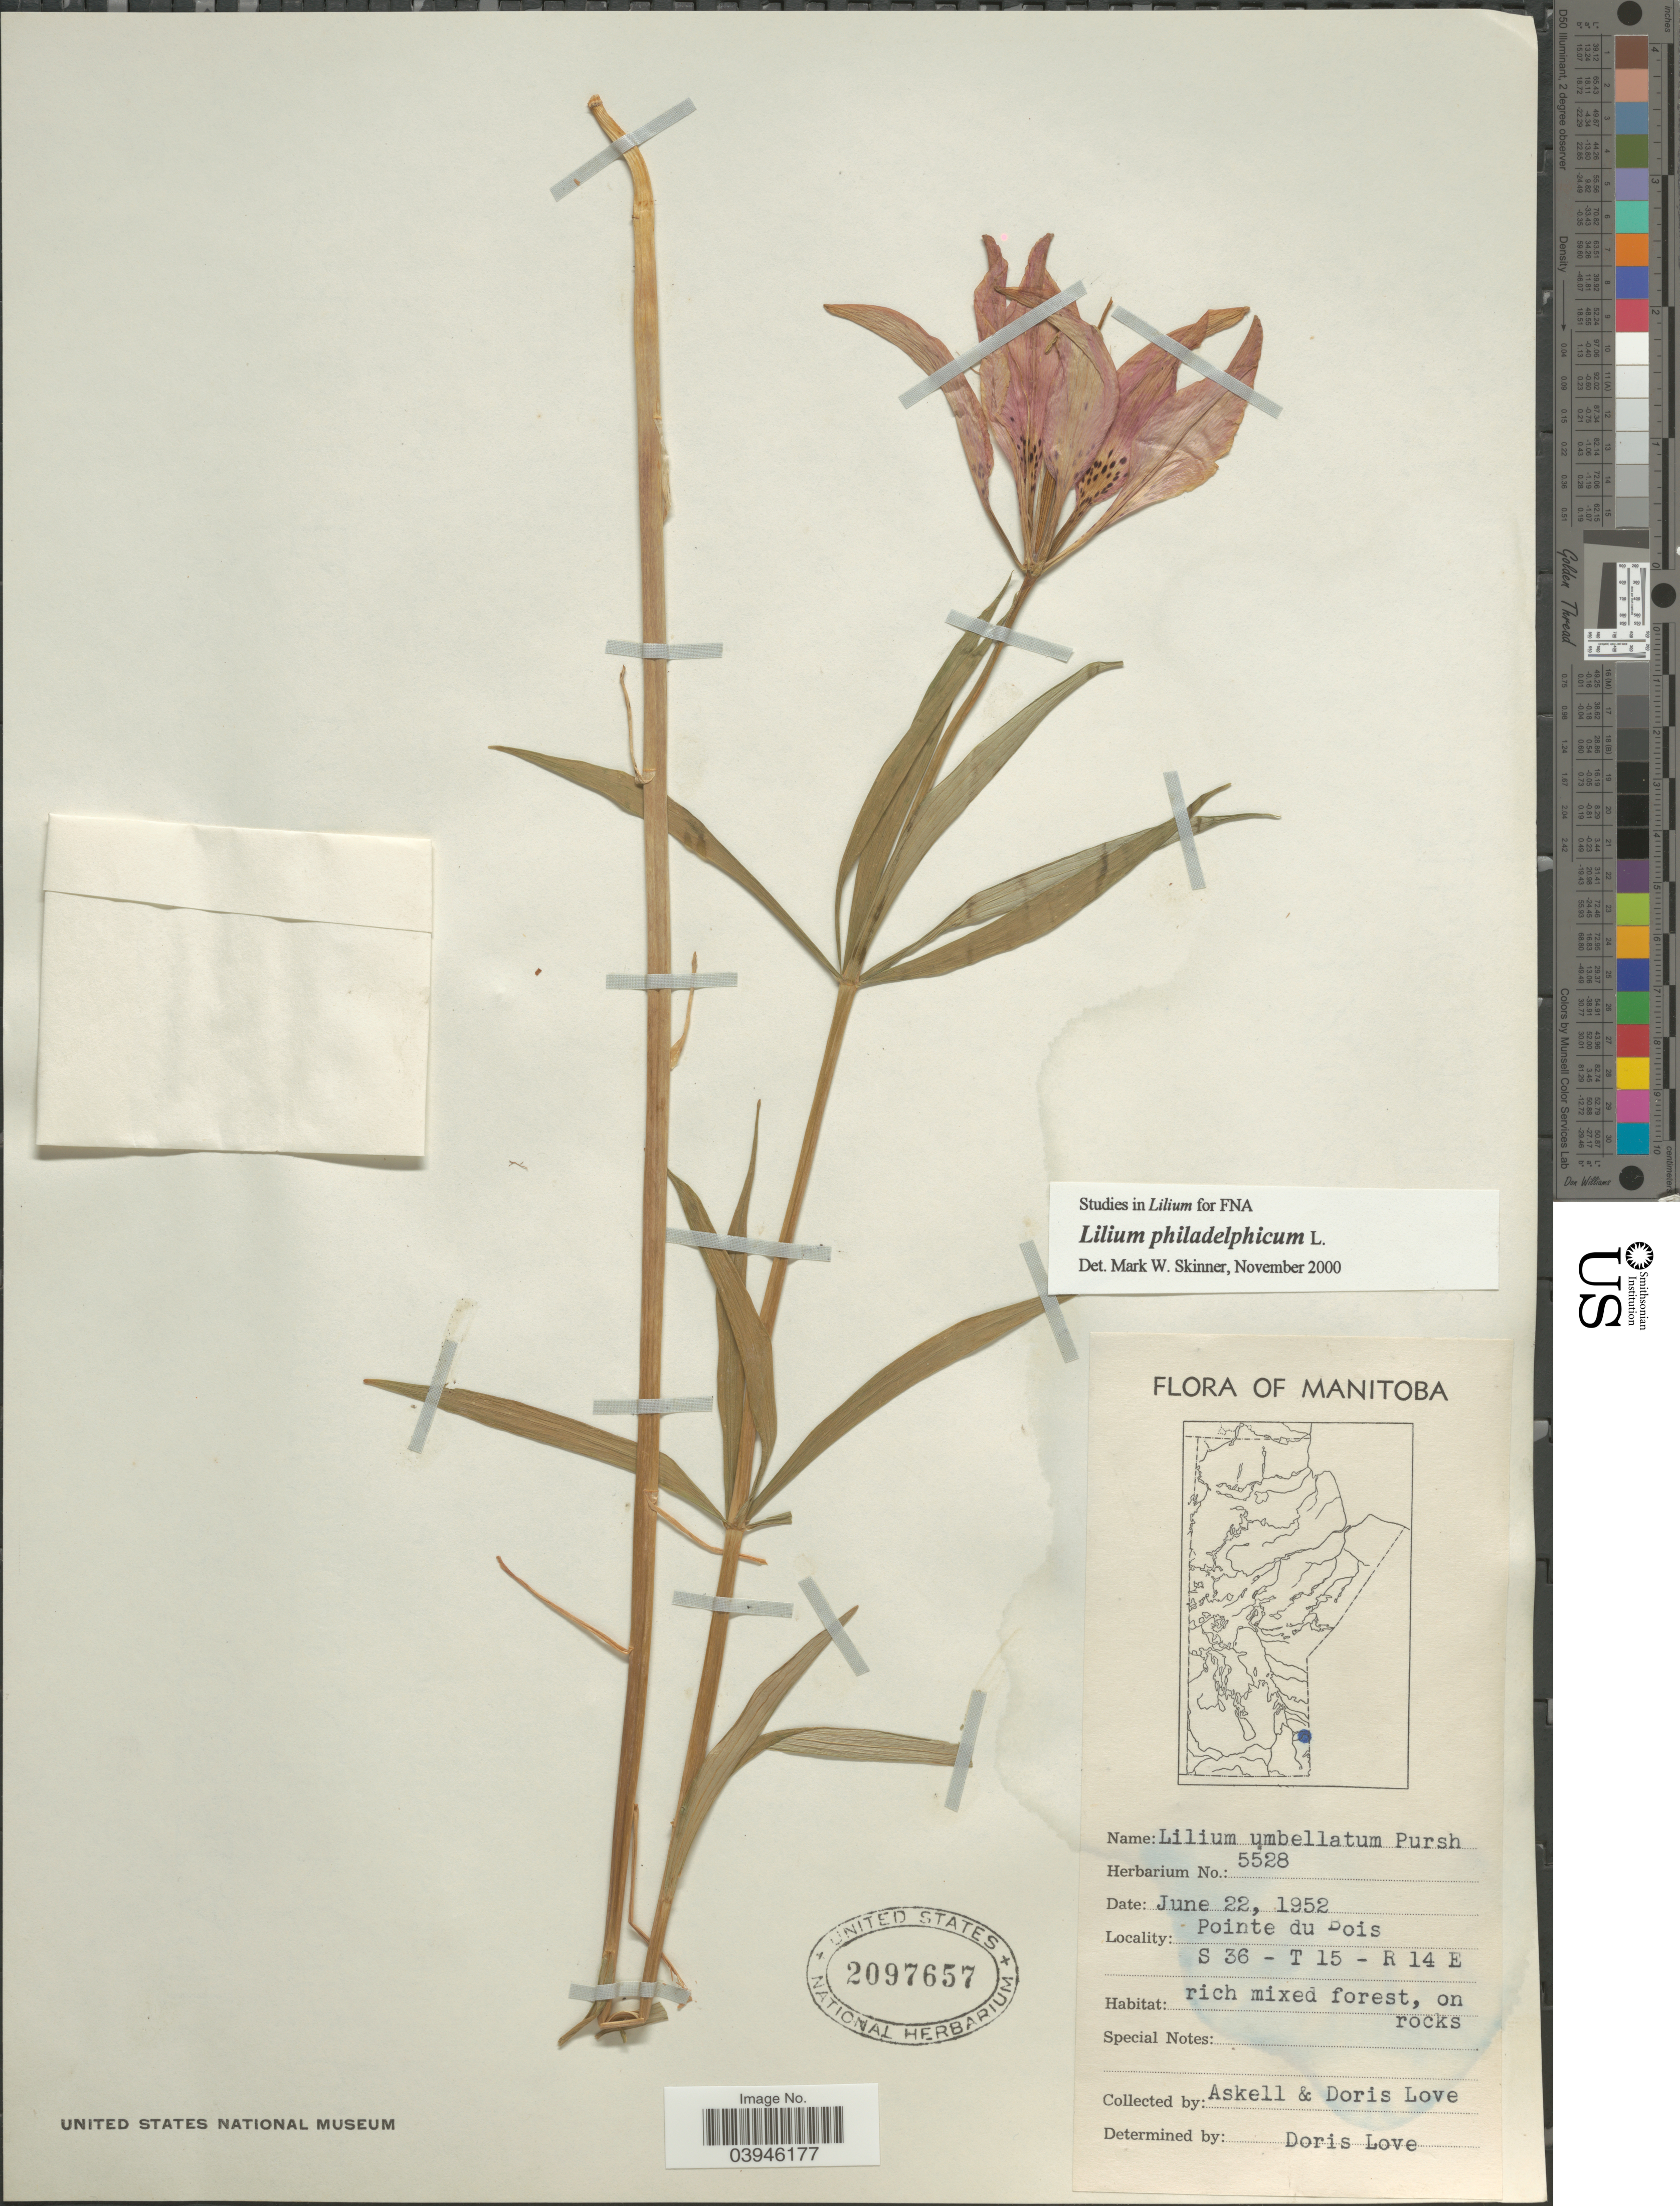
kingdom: Plantae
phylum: Tracheophyta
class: Liliopsida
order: Liliales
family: Liliaceae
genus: Lilium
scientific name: Lilium philadelphicum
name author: L.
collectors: Á. Löve & D. Löve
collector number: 5528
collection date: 1952-06-22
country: Canada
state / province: Manitoba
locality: Pointe du Bois. S 36 - T 15 - R 14 E.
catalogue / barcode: US 2097657